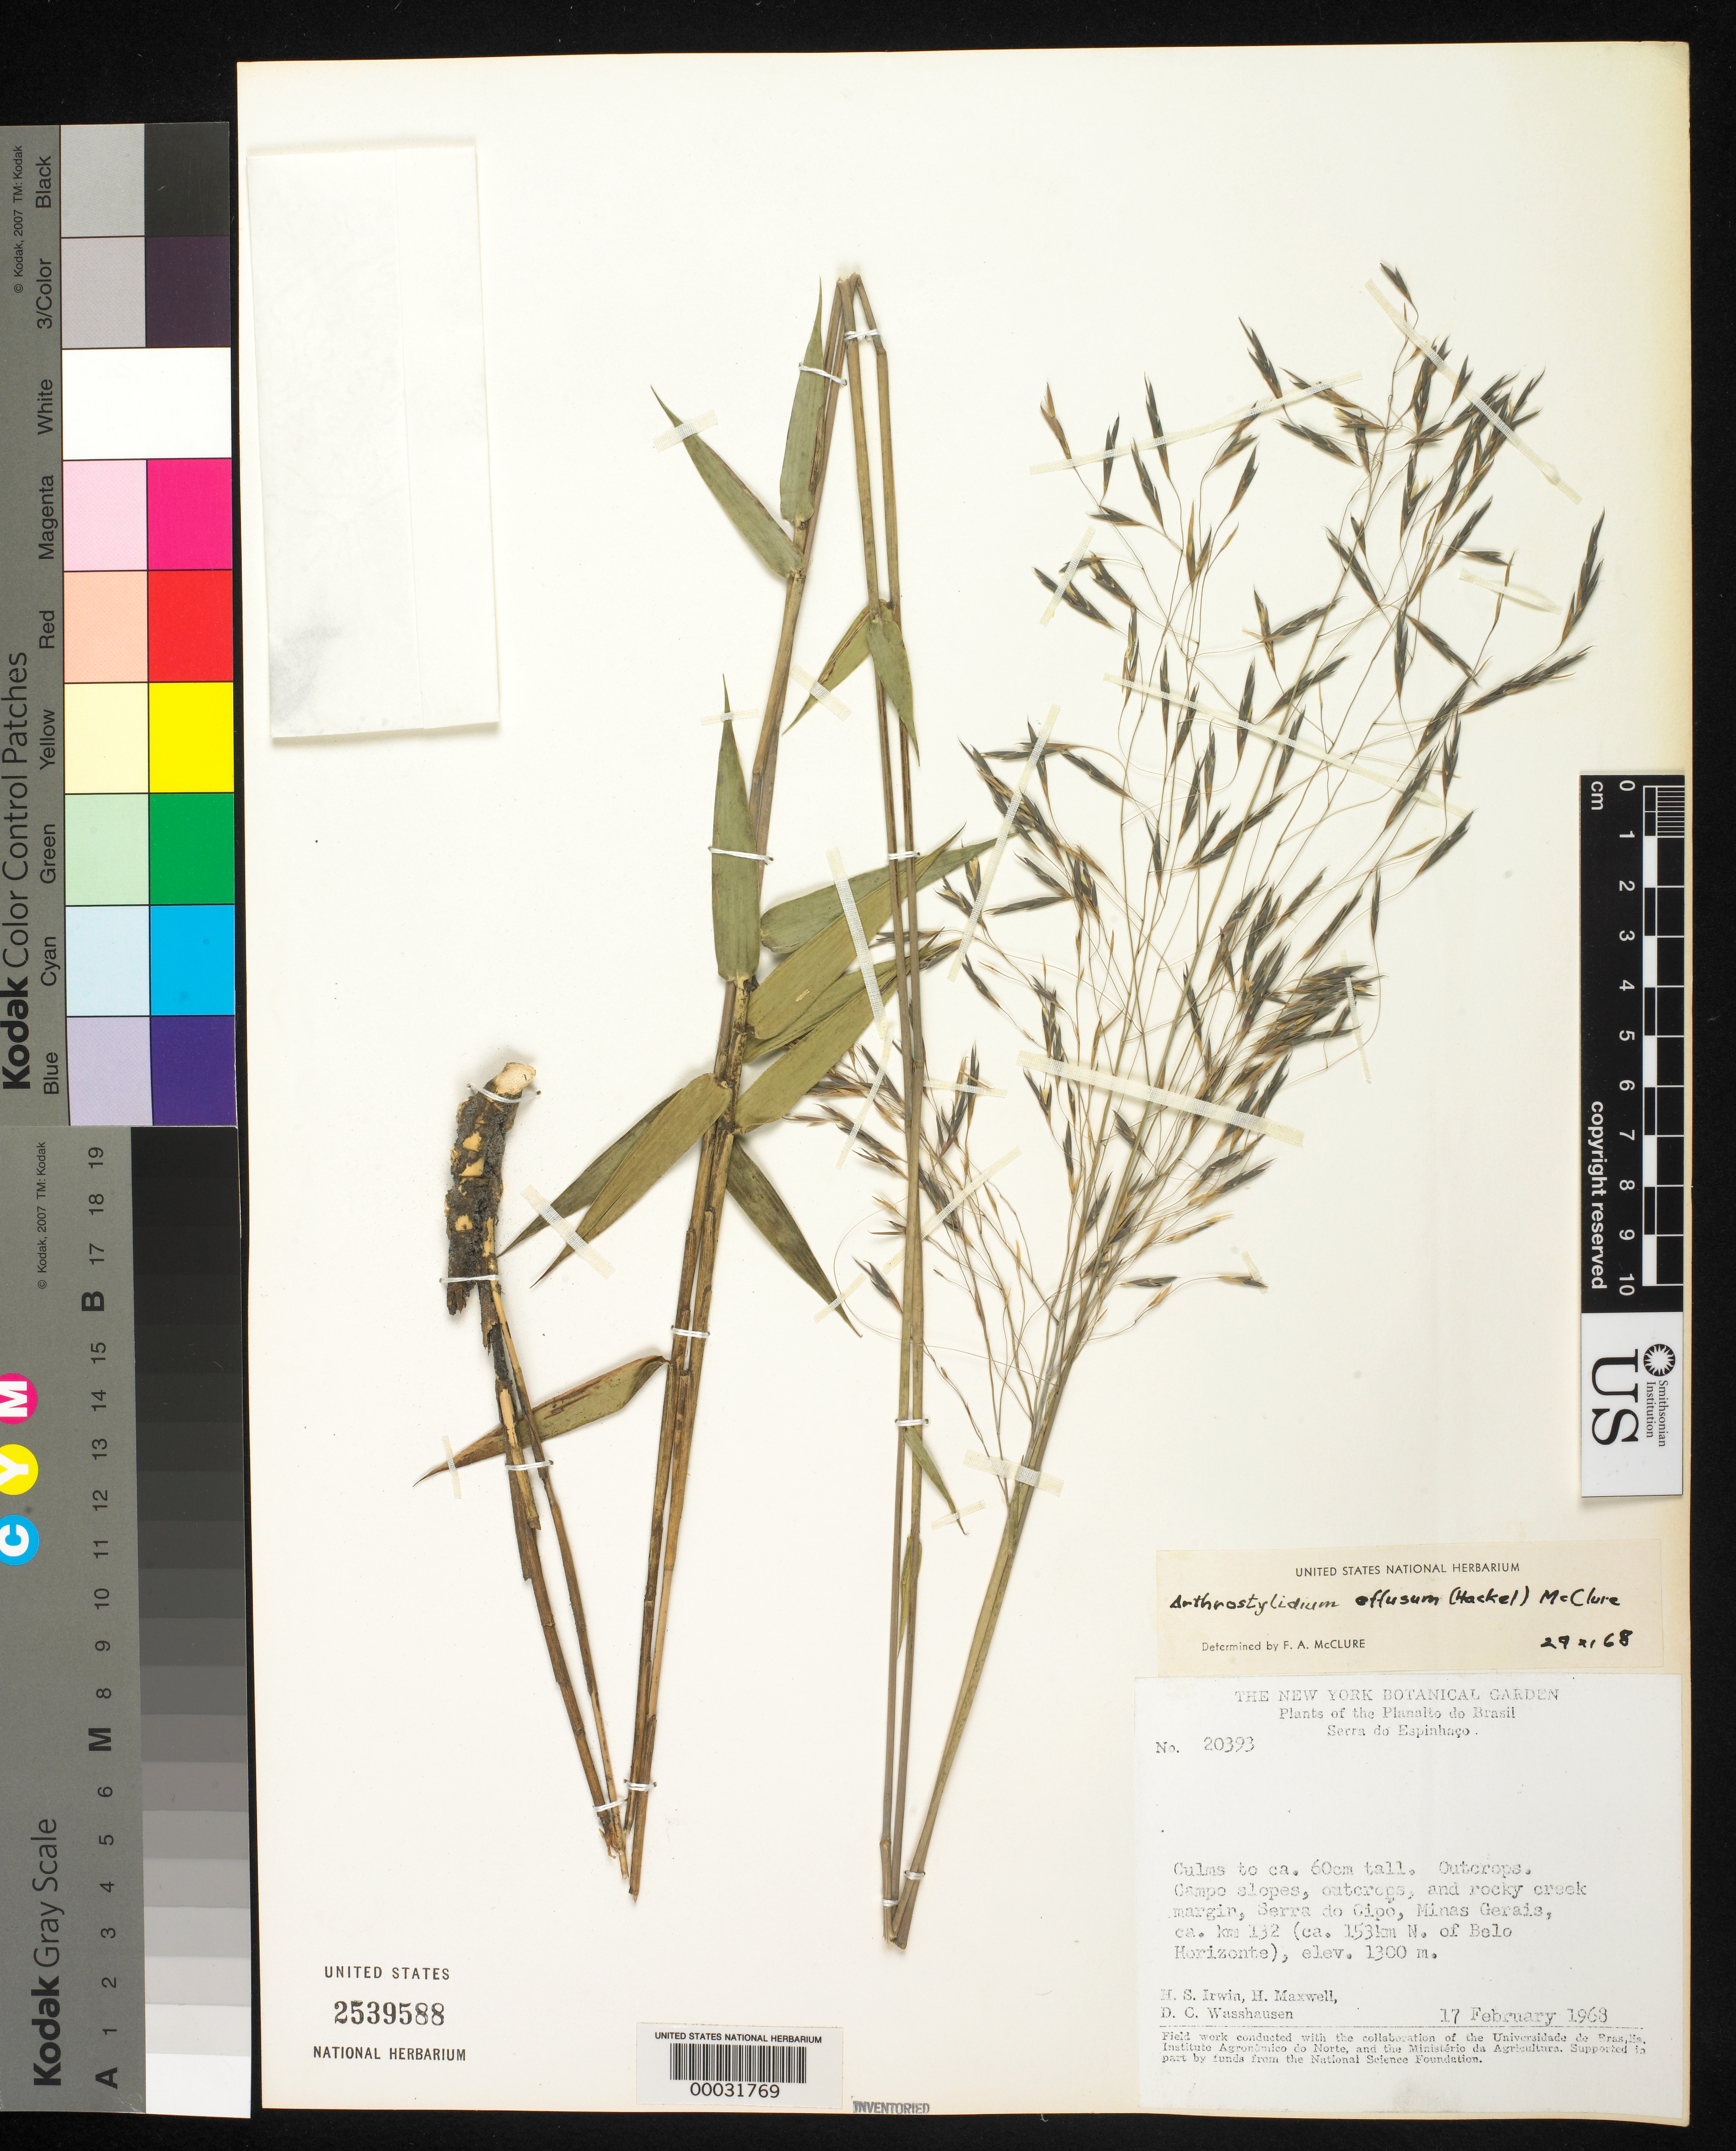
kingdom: Plantae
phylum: Tracheophyta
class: Liliopsida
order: Poales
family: Poaceae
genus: Aulonemia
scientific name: Aulonemia effusa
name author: (Hack.) McClure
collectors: H. Irwin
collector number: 20393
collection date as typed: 17 Feb 1968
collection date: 1968-02-17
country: Brazil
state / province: Minas Gerais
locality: Serra do cipo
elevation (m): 1300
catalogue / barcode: US 2539588